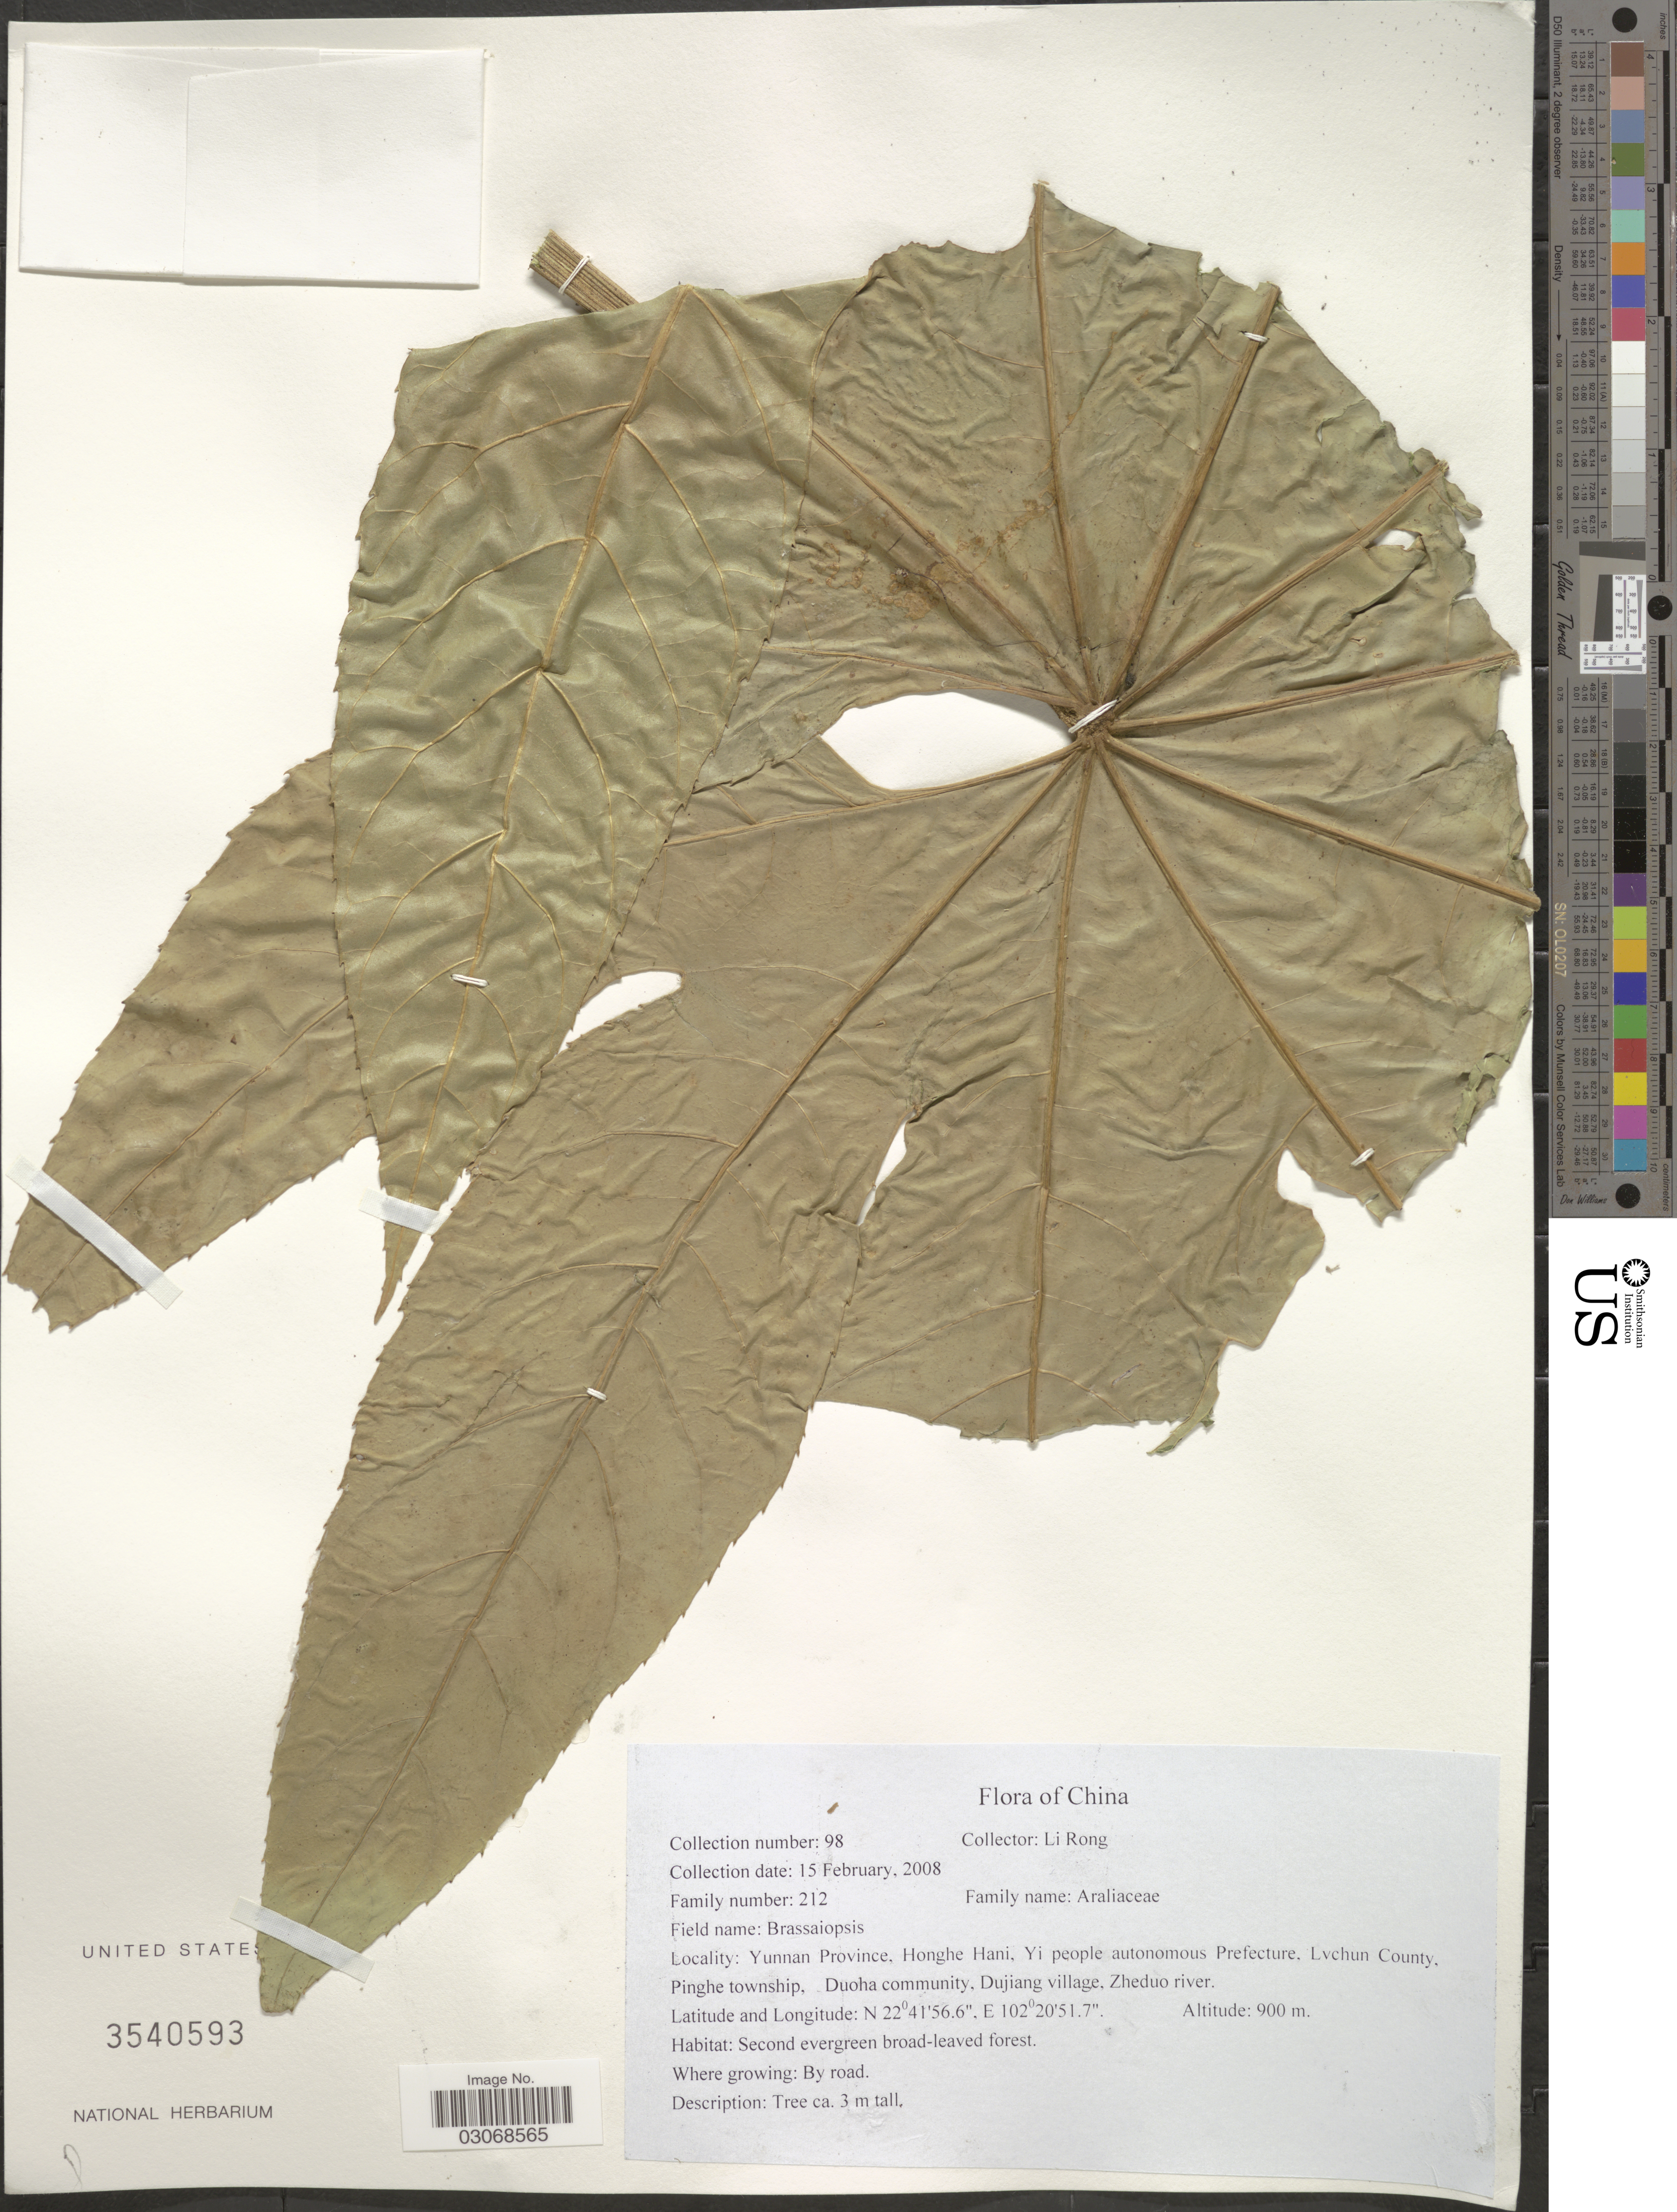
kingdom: Plantae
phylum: Tracheophyta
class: Magnoliopsida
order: Apiales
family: Araliaceae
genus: Brassaiopsis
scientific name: Brassaiopsis sp.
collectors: R. Li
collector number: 98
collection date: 2008-02-15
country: China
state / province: Yunnan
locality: Honghe Hani, Yi people autonomous Prefecture, Lvchun County, Pinghe township, Duoha community, Dujiang village, Zheduo river.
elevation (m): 900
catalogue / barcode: US 3540593